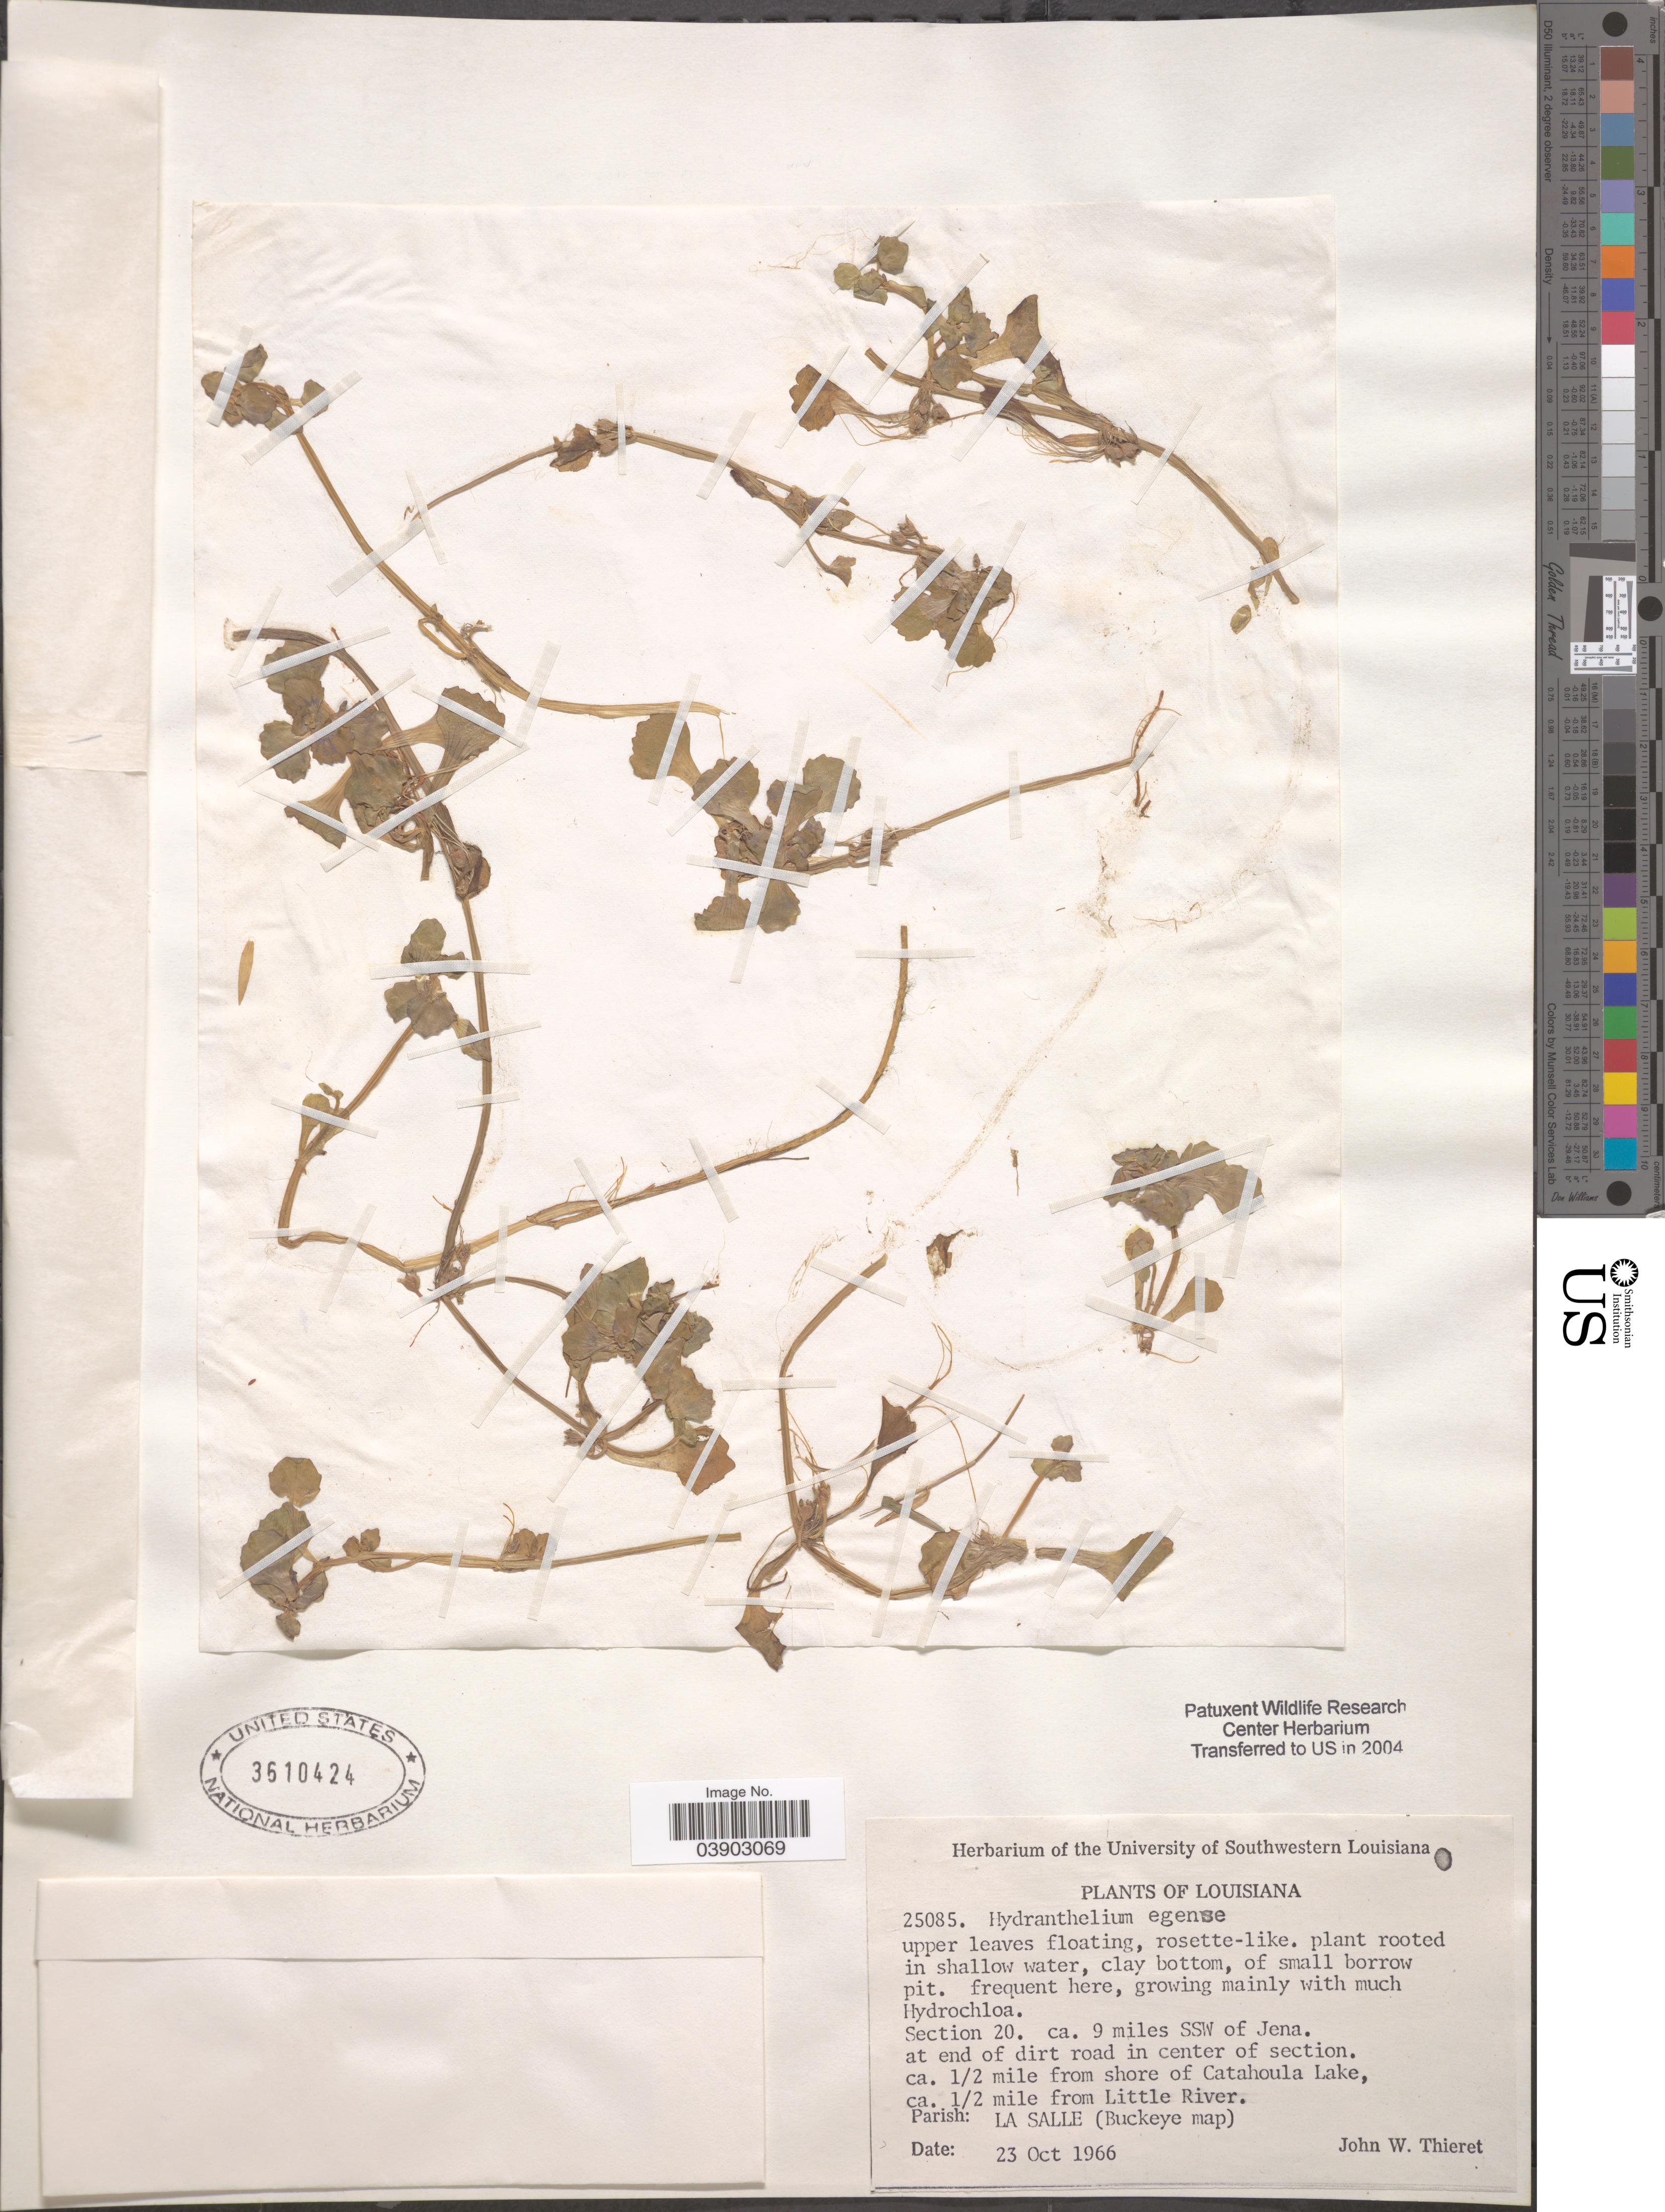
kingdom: Plantae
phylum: Tracheophyta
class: Magnoliopsida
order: Lamiales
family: Plantaginaceae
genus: Hydranthelium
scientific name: Hydranthelium egense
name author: Poepp.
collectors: J. W. Thieret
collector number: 25085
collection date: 1966-10-23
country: United States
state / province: Louisiana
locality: Section 20. ca. 9 miles SSW of Jena. At end of dirt road in center of section. ca.½ mile from shore of Catahoula Lake, ca. ½ mile from Little River. Parish: La Salle (Buckeye map).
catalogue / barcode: US 3610424